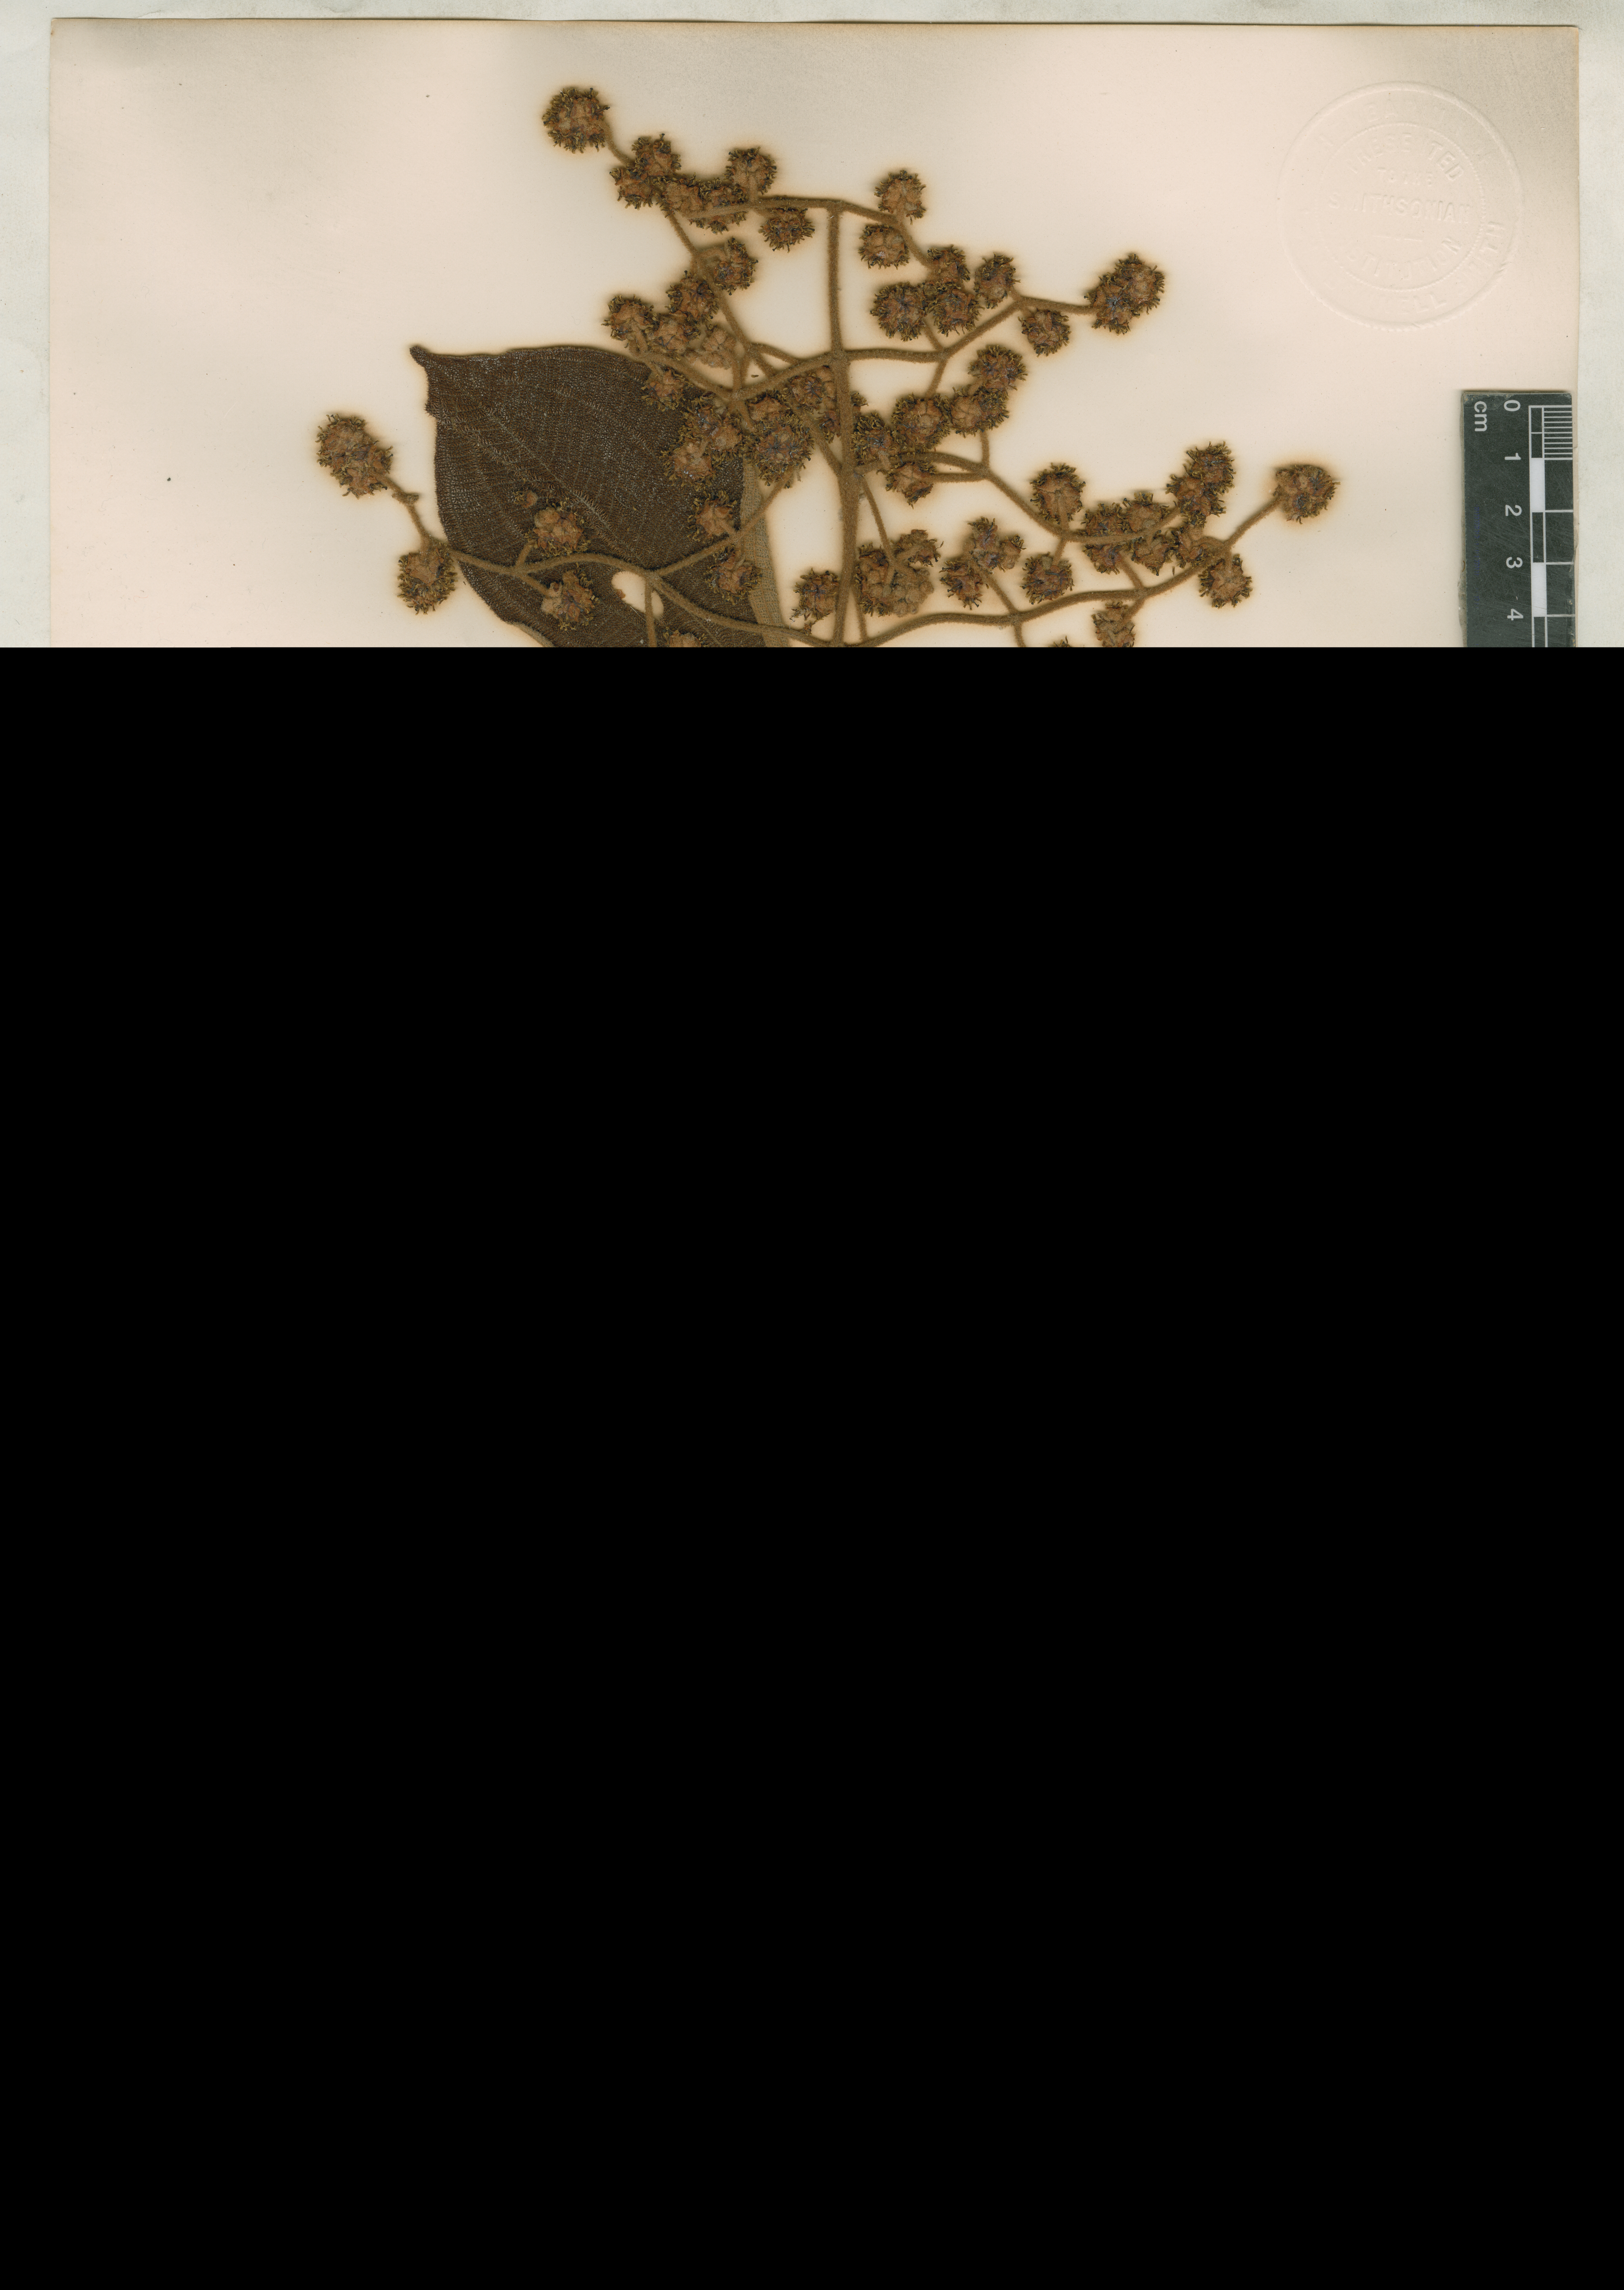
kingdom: Plantae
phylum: Tracheophyta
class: Magnoliopsida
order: Myrtales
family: Melastomataceae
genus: Miconia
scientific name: Miconia multiplinervia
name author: Cogn.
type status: Isotype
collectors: F. C. Lehmann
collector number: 34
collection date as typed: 17 Sep 1884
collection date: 1884-09-17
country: Colombia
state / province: Antioquia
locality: Above Santo Domingo.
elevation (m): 2000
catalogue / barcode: US 1361053